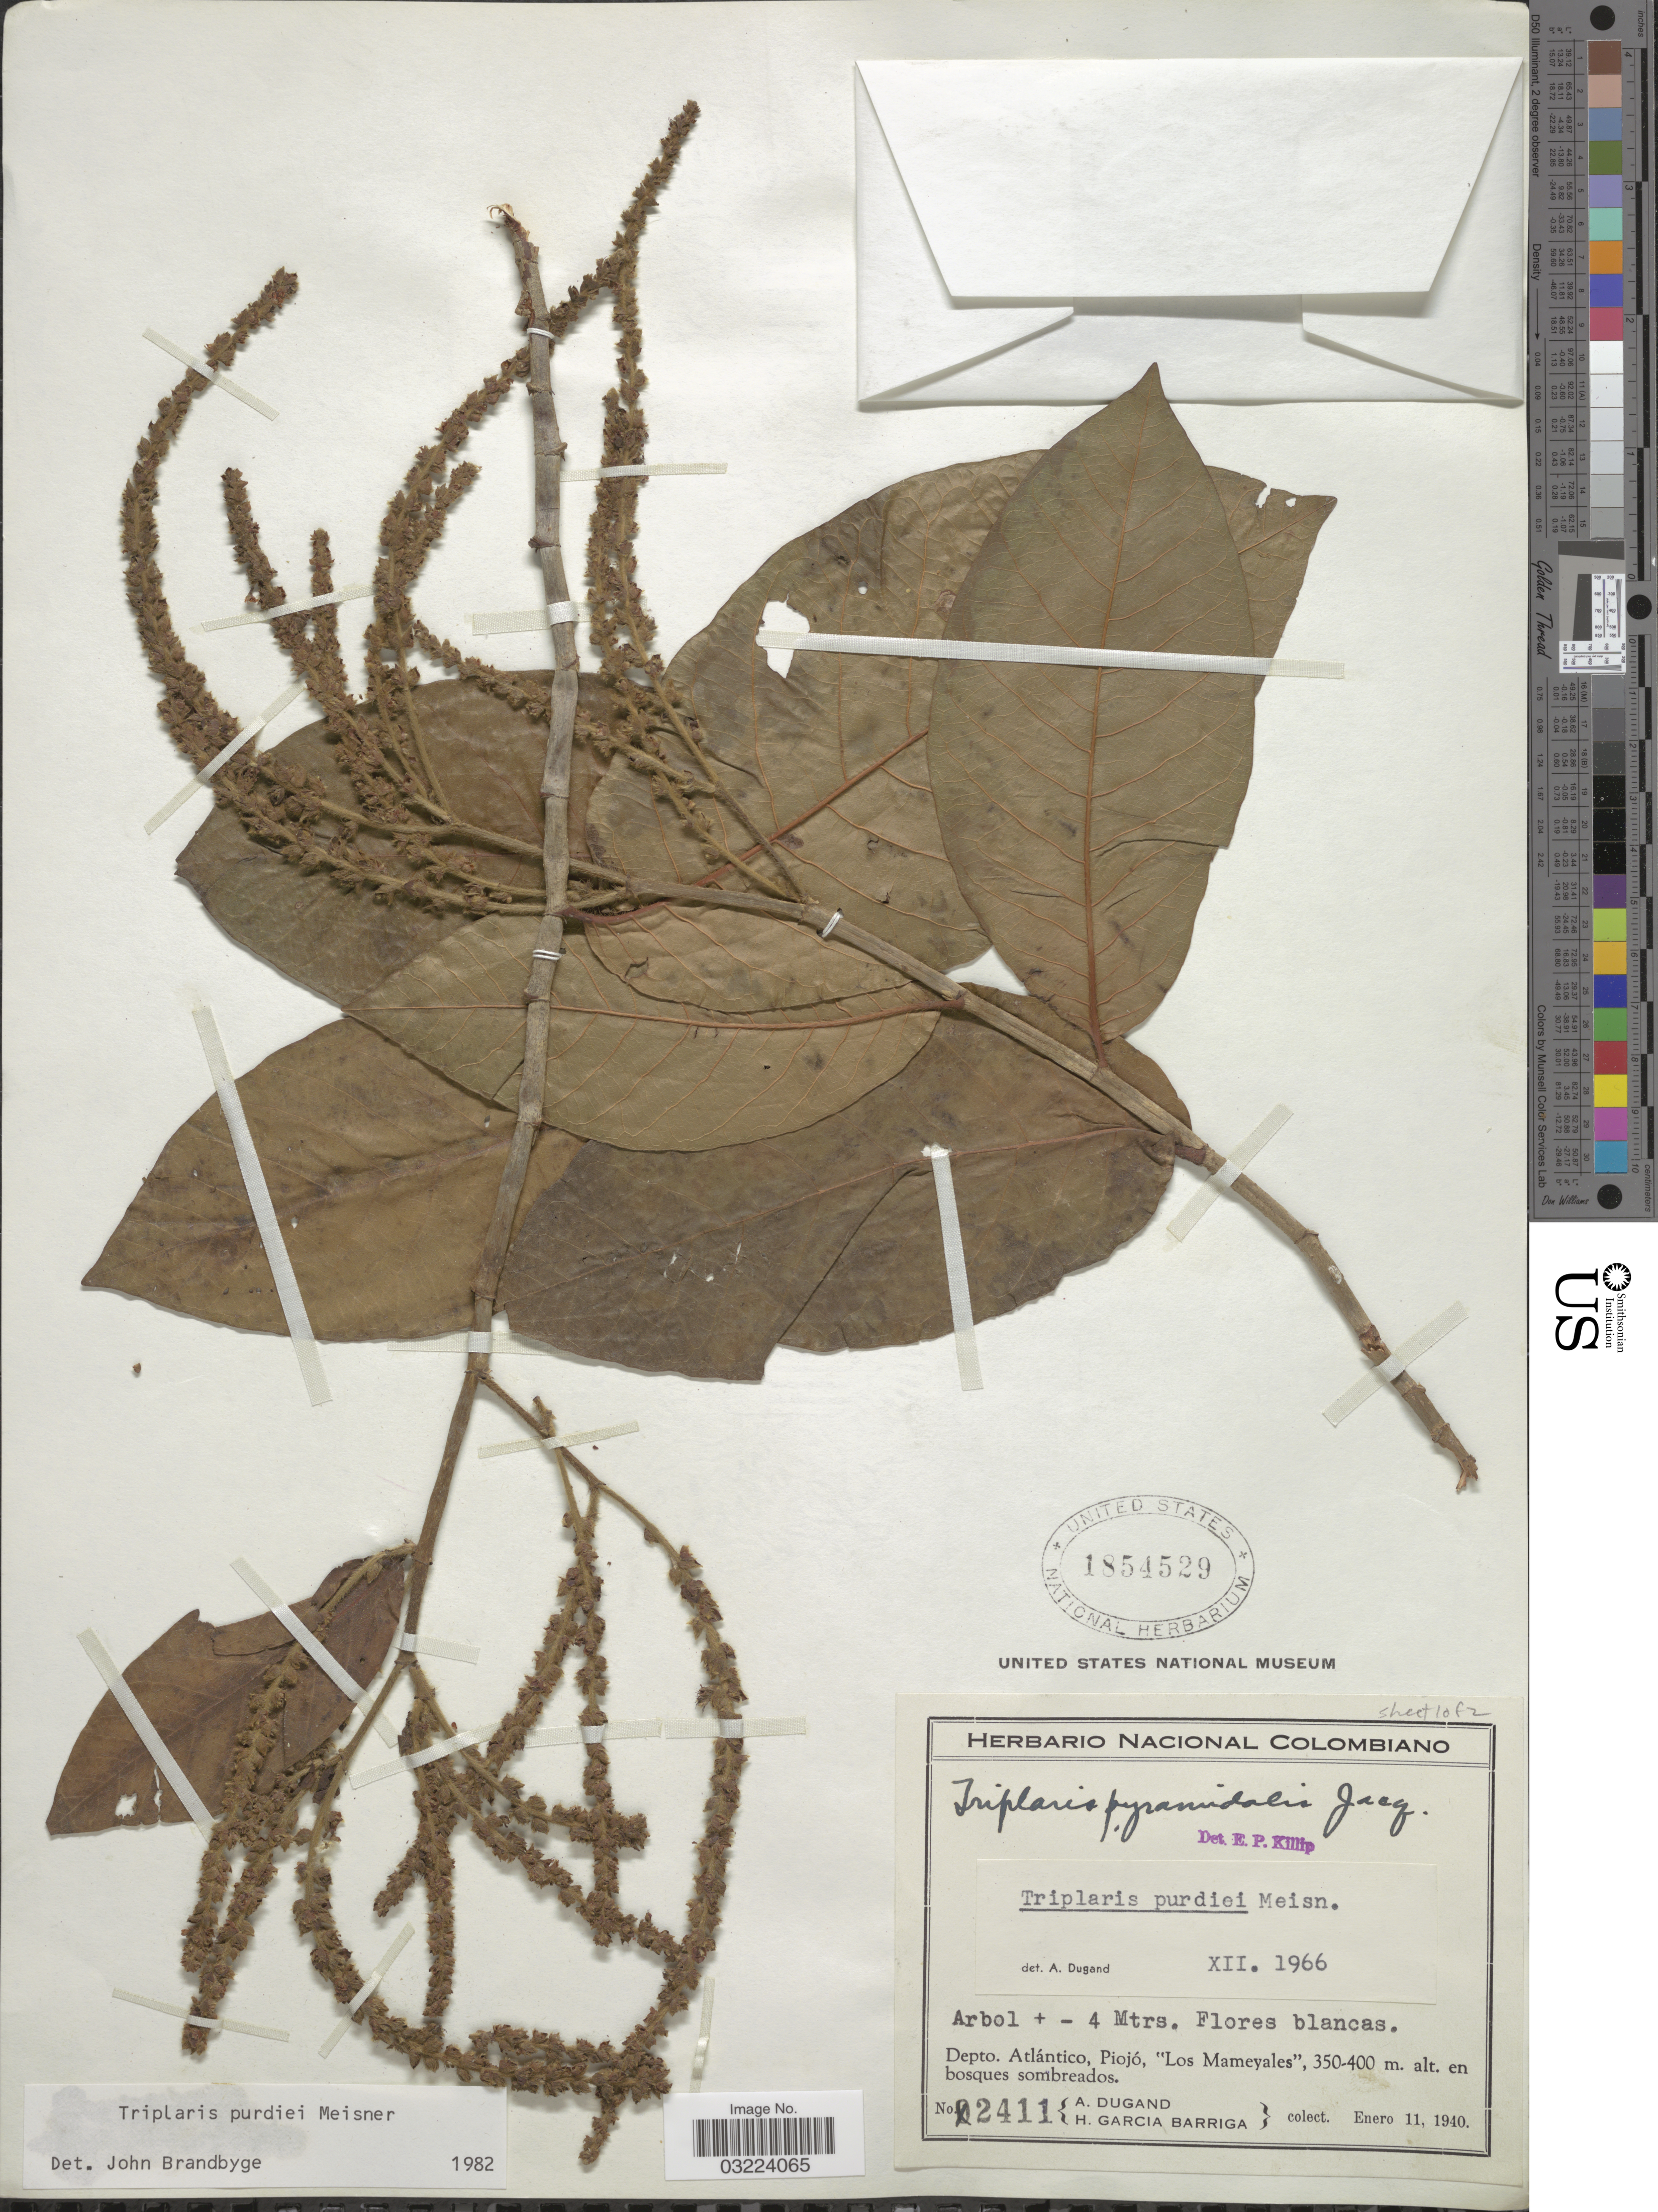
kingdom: Plantae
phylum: Tracheophyta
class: Magnoliopsida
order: Caryophyllales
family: Polygonaceae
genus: Triplaris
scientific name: Triplaris purdiei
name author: Meisn.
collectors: A. Dugand & H. García Barriga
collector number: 2411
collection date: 1940-01-11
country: Colombia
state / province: Atlántico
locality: Depto. Atlántico, Piojó, "Los Mameyales".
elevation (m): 350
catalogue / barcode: US 1854529